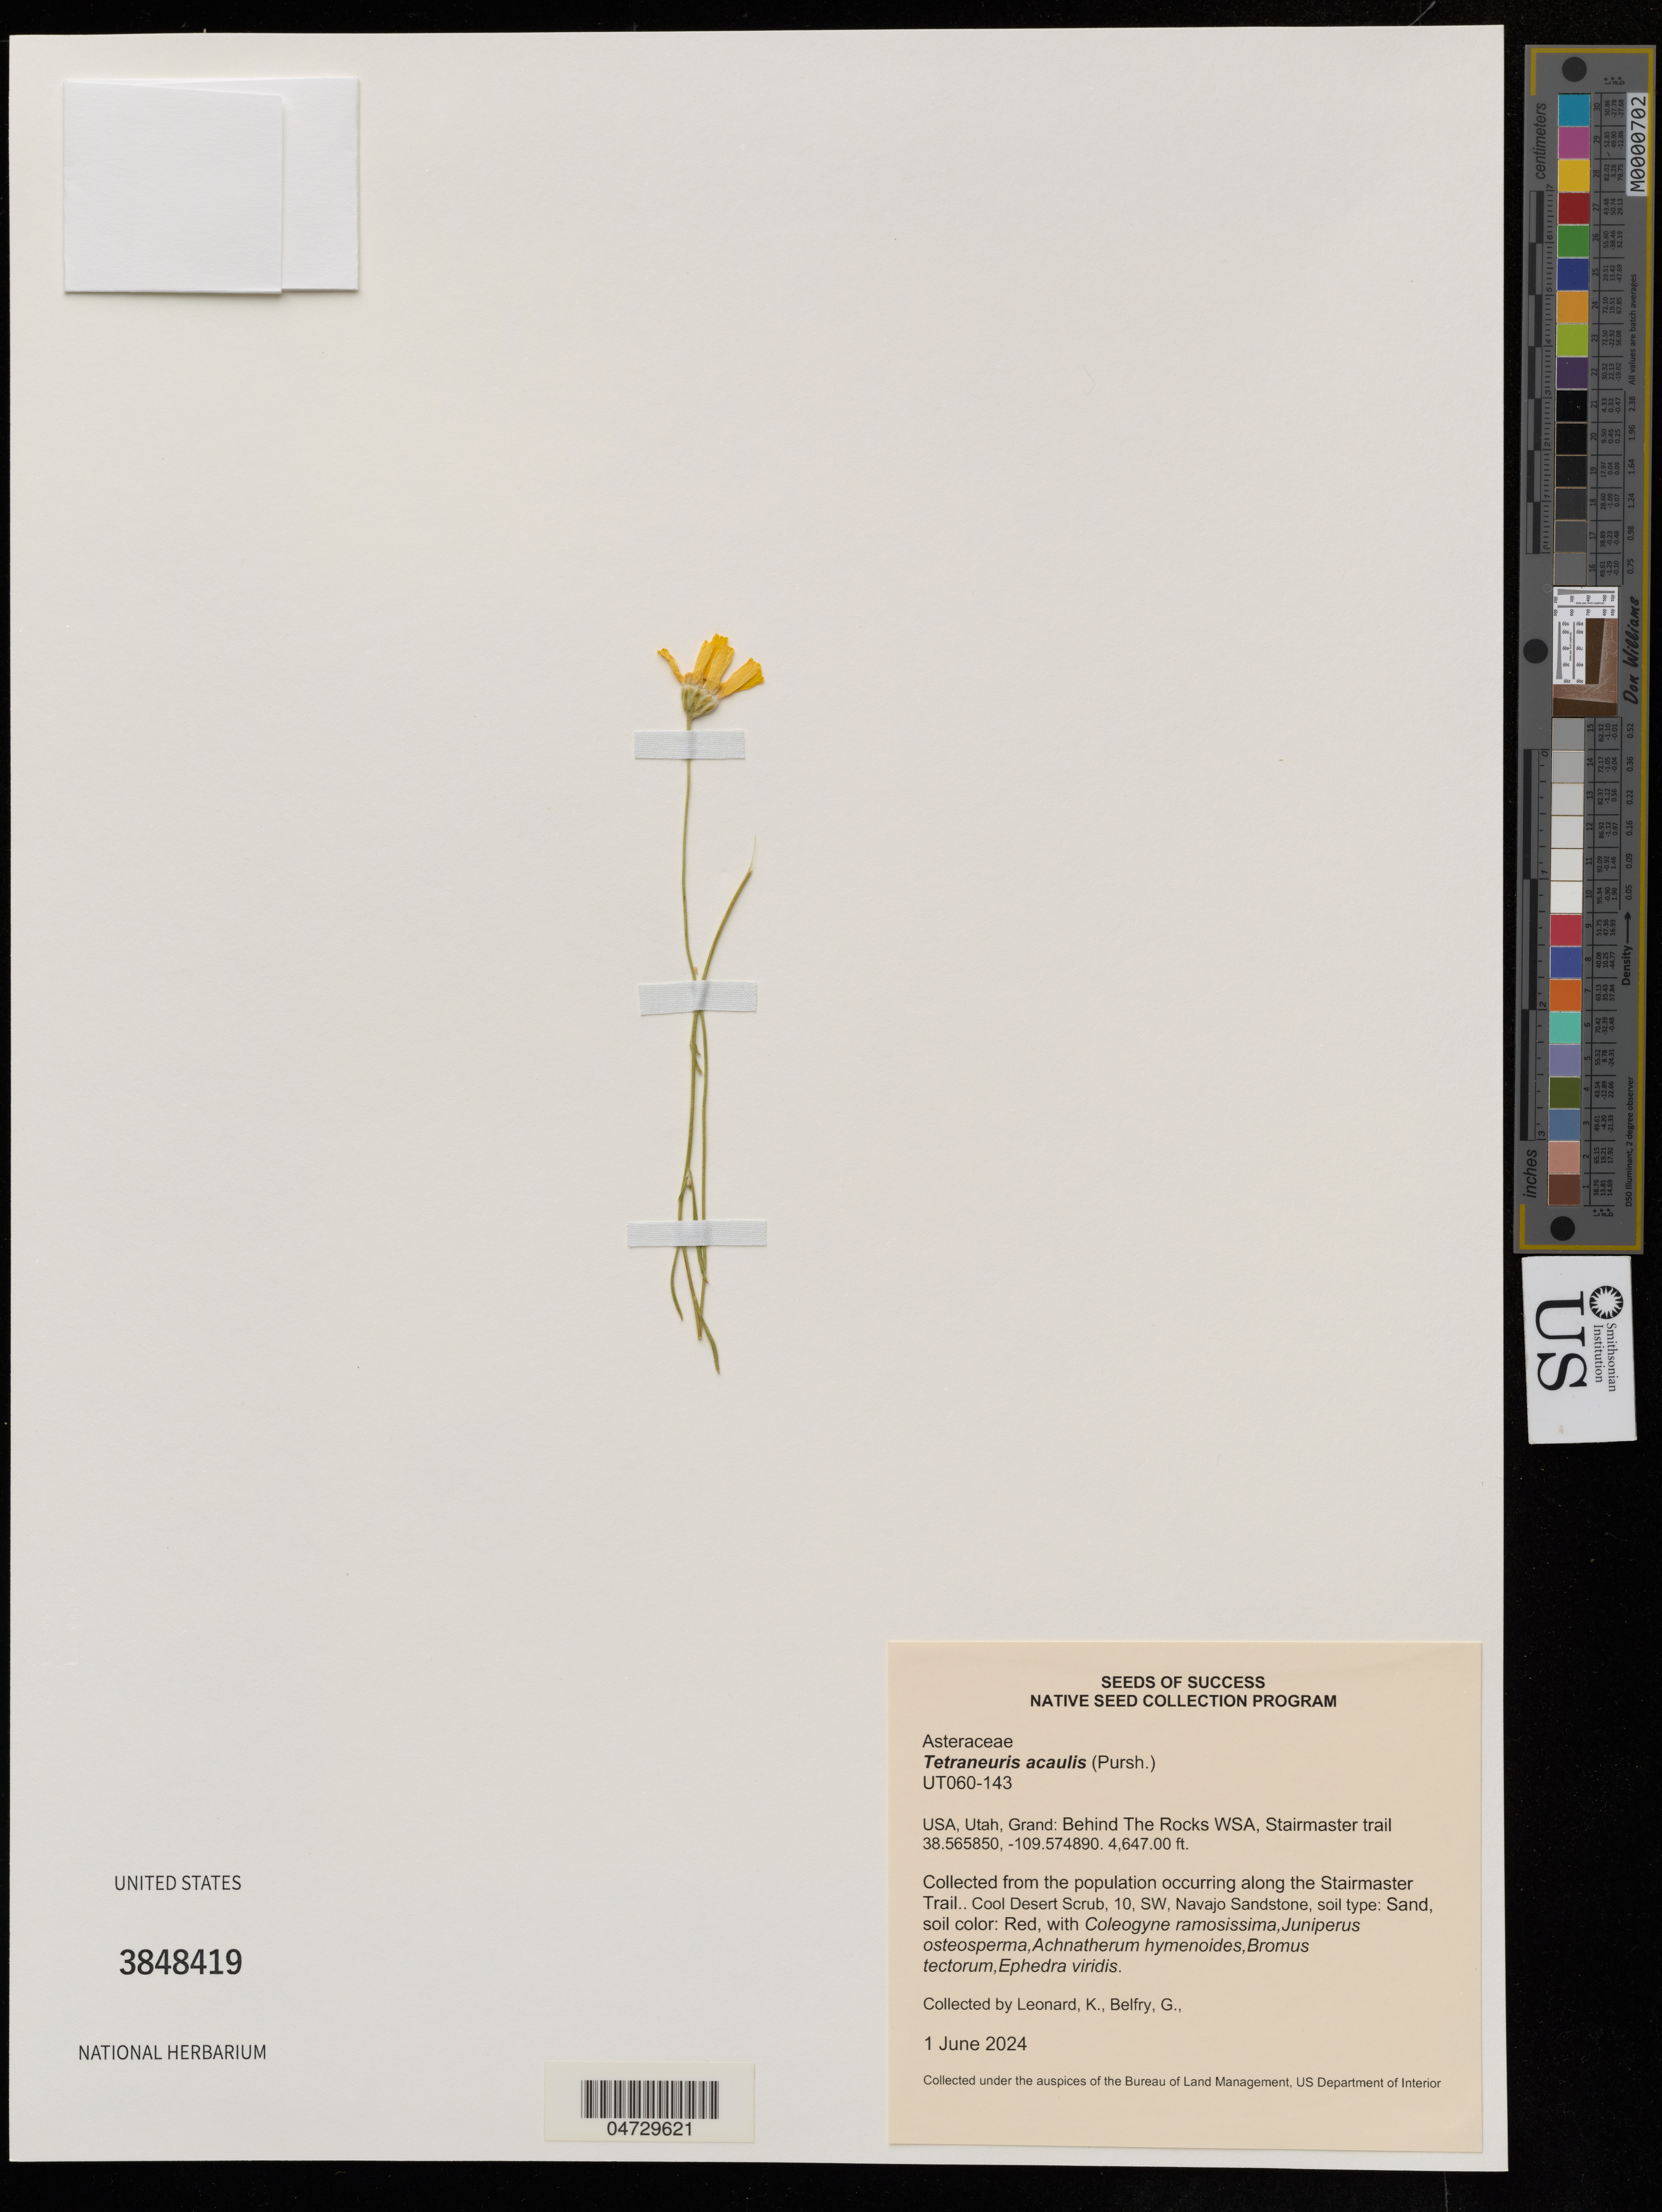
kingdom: Plantae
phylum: Tracheophyta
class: Magnoliopsida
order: Asterales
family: Asteraceae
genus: Tetraneuris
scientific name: Tetraneuris acaulis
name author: (Pursh) Greene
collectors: K. Leonard & G. Belfry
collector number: UT060-143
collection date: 2024-06-01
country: United States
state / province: Utah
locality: USA, Utah, Grand: Behind The Rocks WSA, Stairmaster trail.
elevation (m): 1416.41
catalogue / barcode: US 3848419